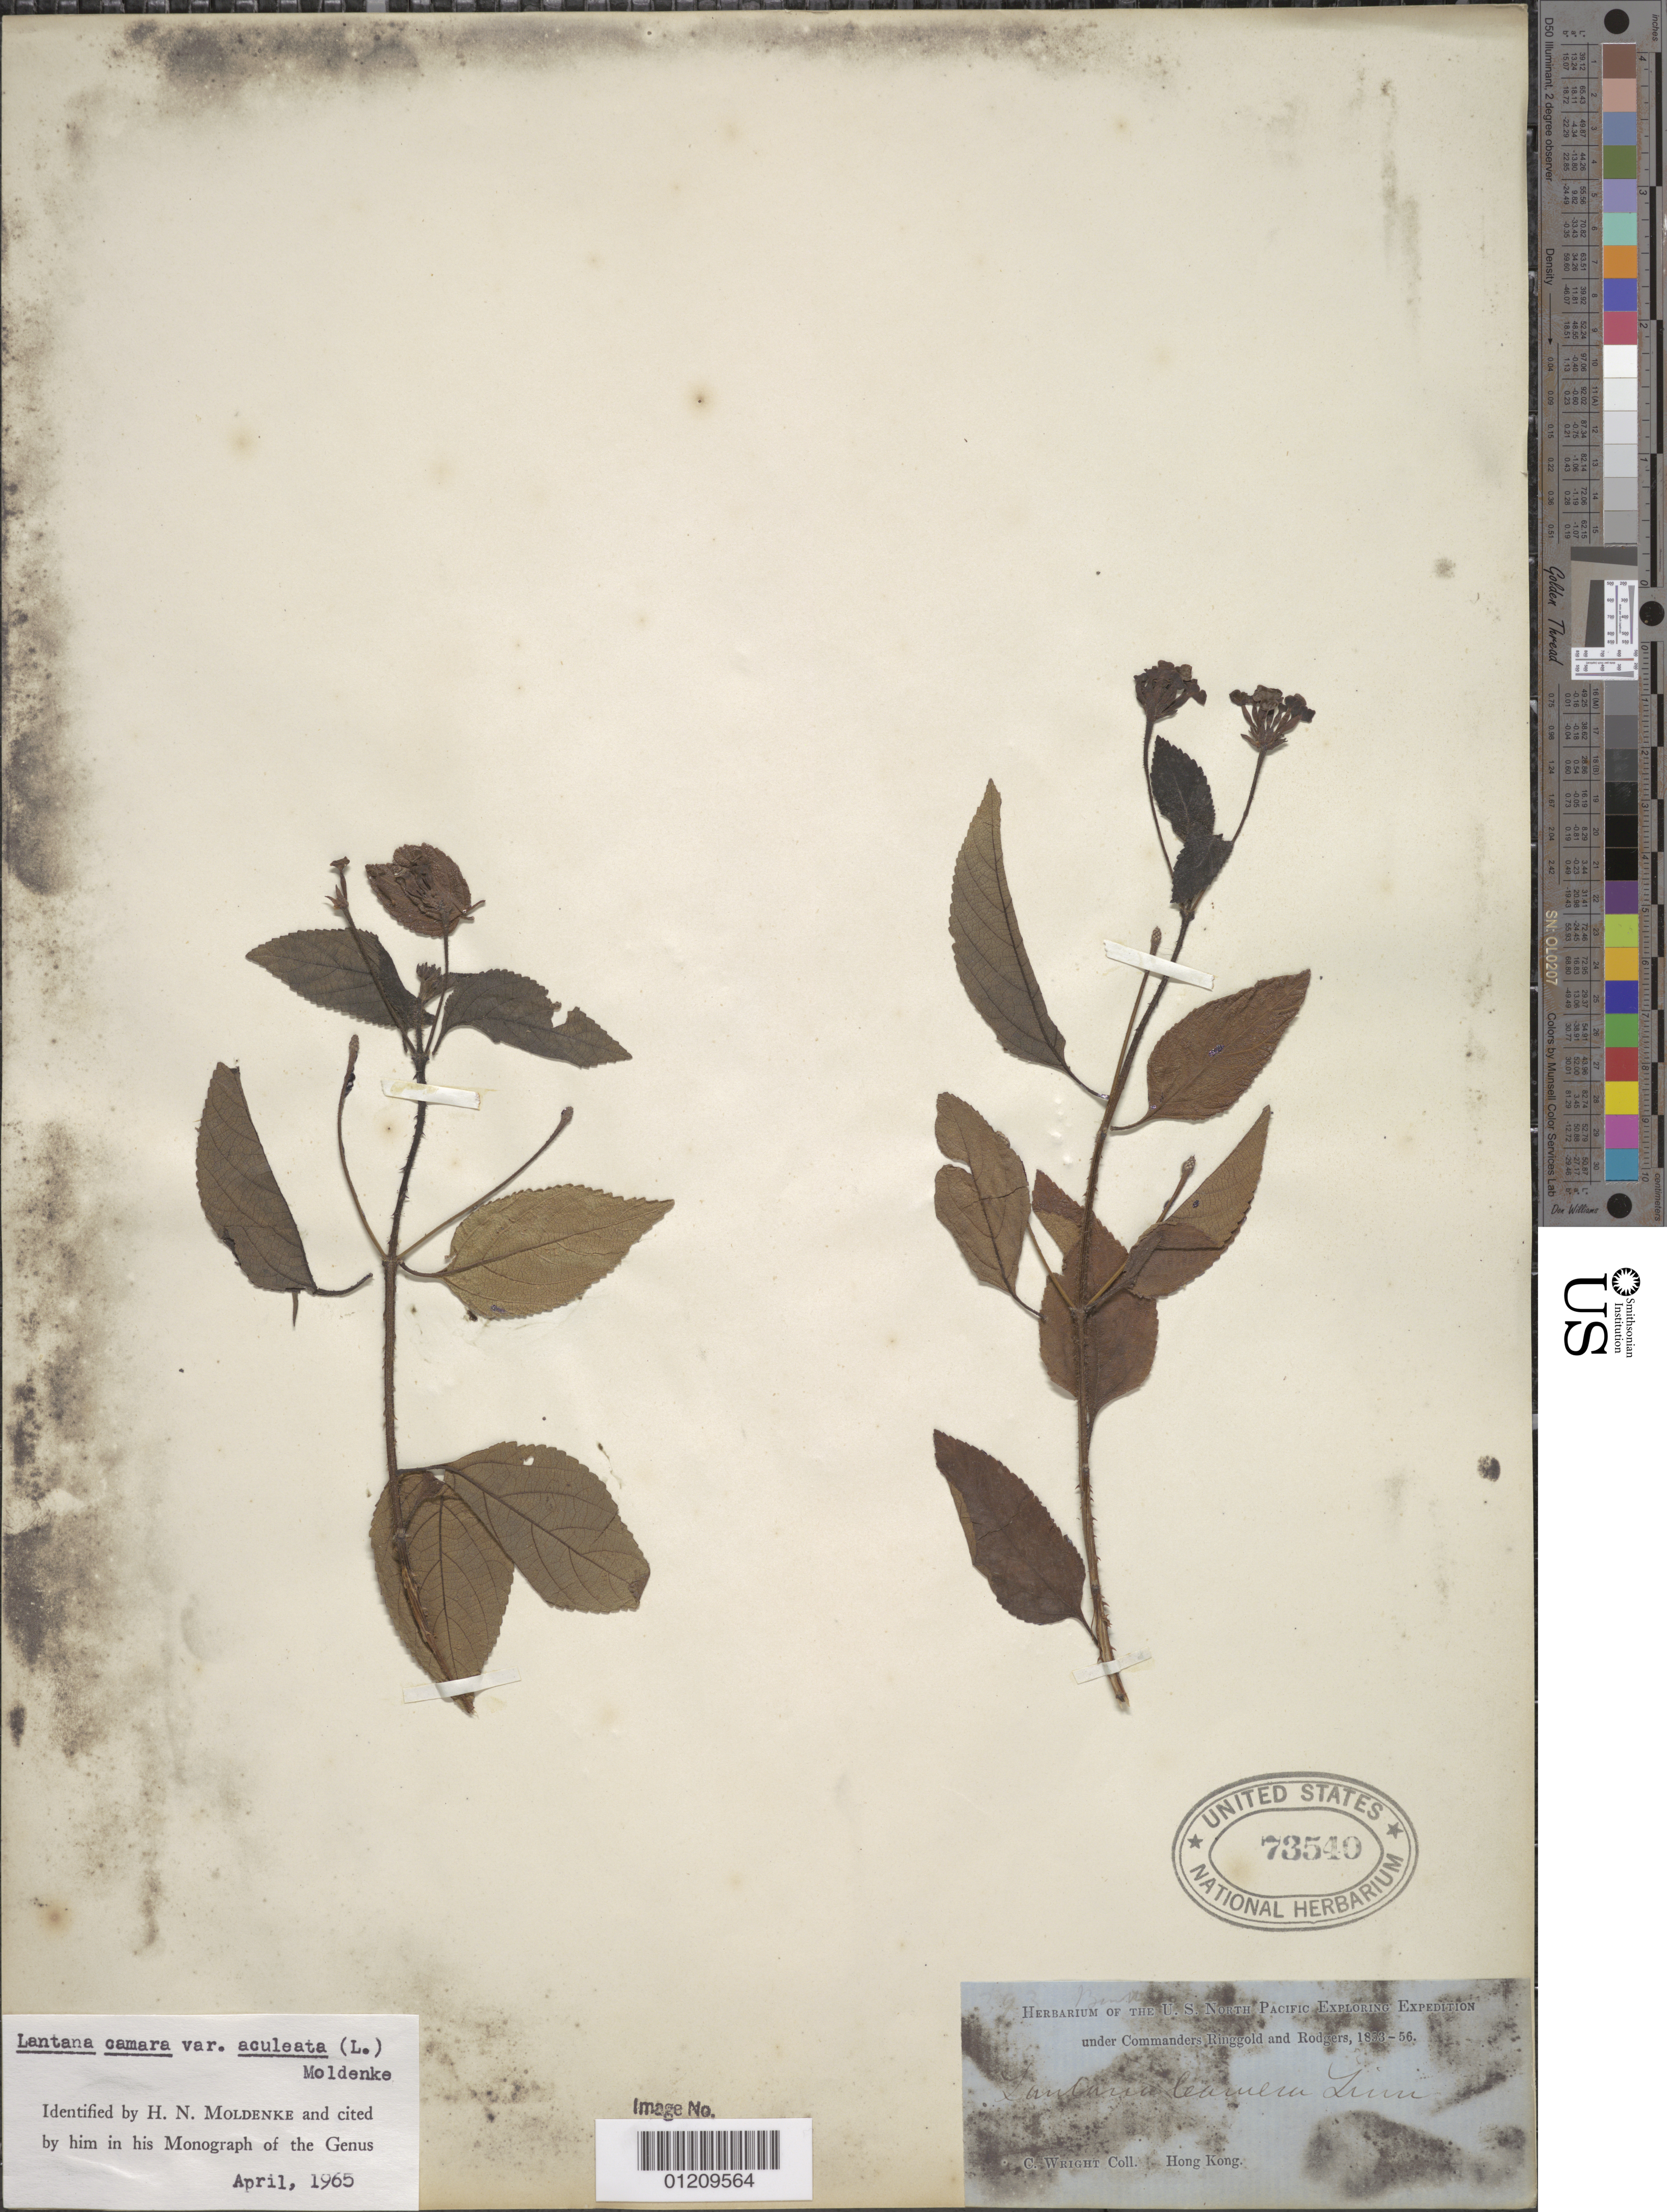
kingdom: Plantae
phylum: Tracheophyta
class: Magnoliopsida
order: Lamiales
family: Verbenaceae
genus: Lantana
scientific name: Lantana camara var. aculeata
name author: (L.) Moldenke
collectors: C. Wright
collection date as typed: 1853 to -- -- 1856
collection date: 1853/1856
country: China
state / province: Hong Kong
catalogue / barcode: US 73540